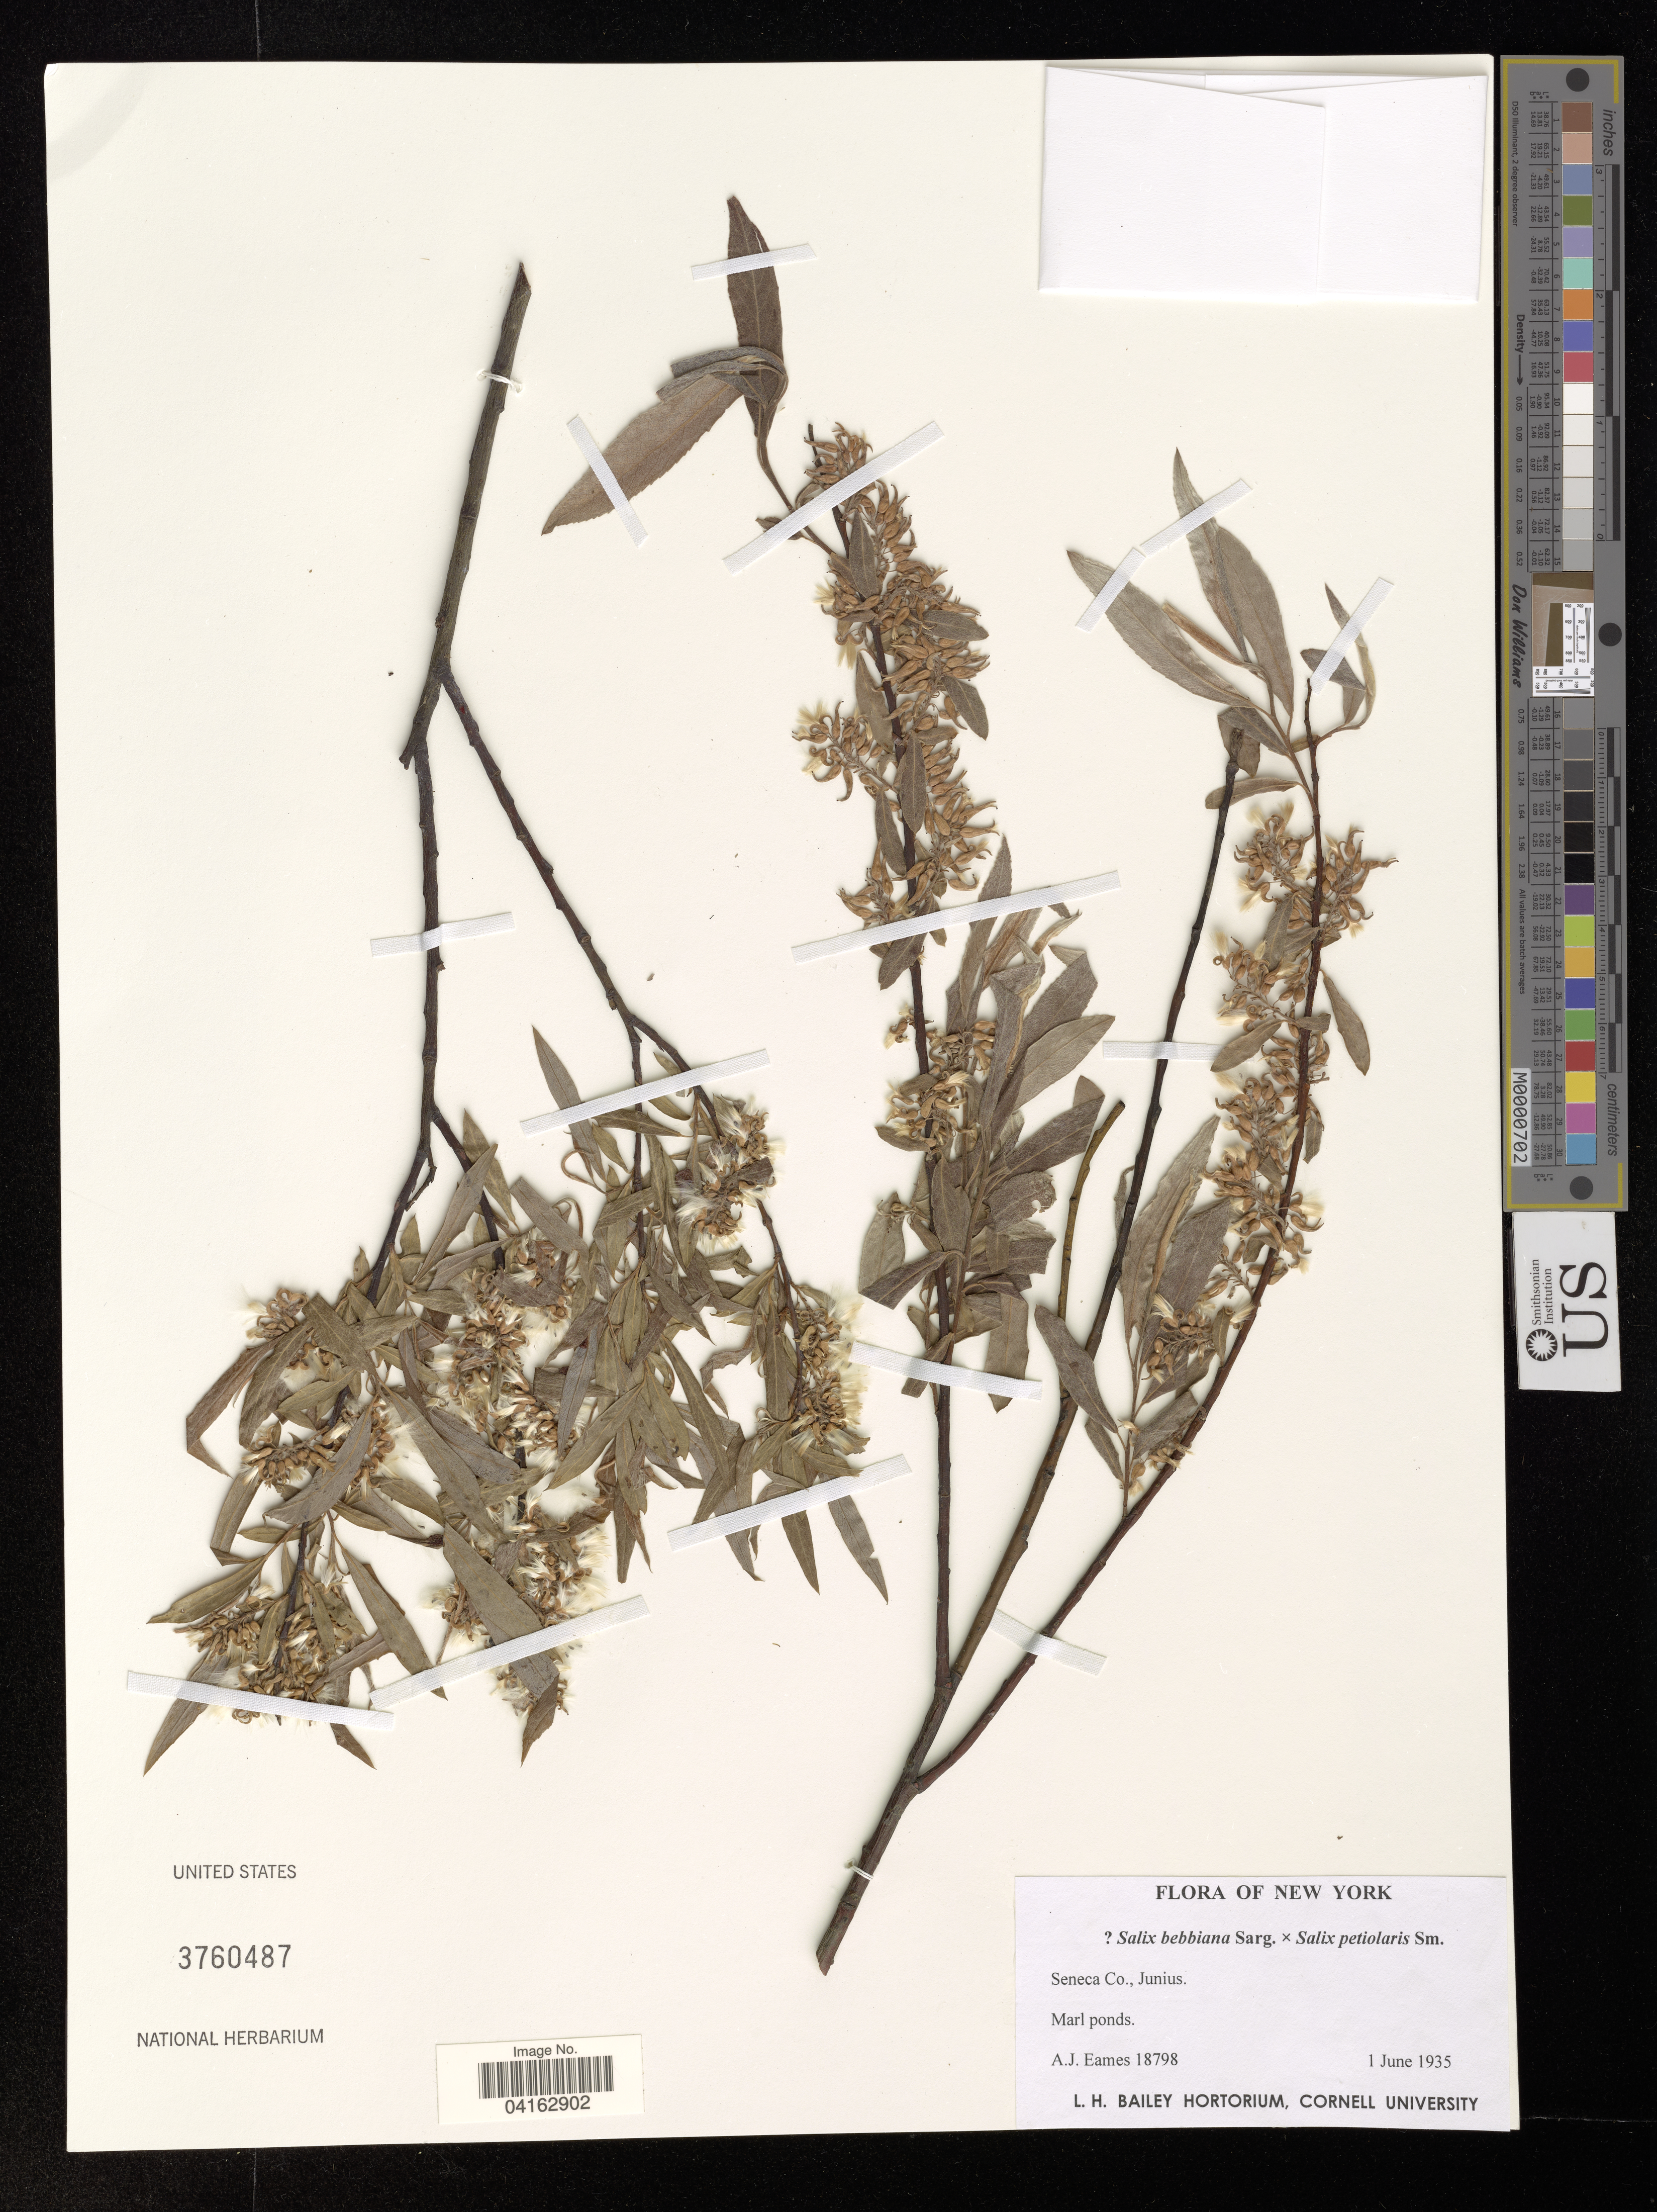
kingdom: Plantae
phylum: Tracheophyta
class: Magnoliopsida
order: Malpighiales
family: Salicaceae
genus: Salix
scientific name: Salix bebbiana x S. petiolaris Sm.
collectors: A. J. Eames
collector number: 18798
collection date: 1935-06-01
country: United States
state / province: New York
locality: Seneca Co., Junius. Marl ponds.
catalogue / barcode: US 3760487